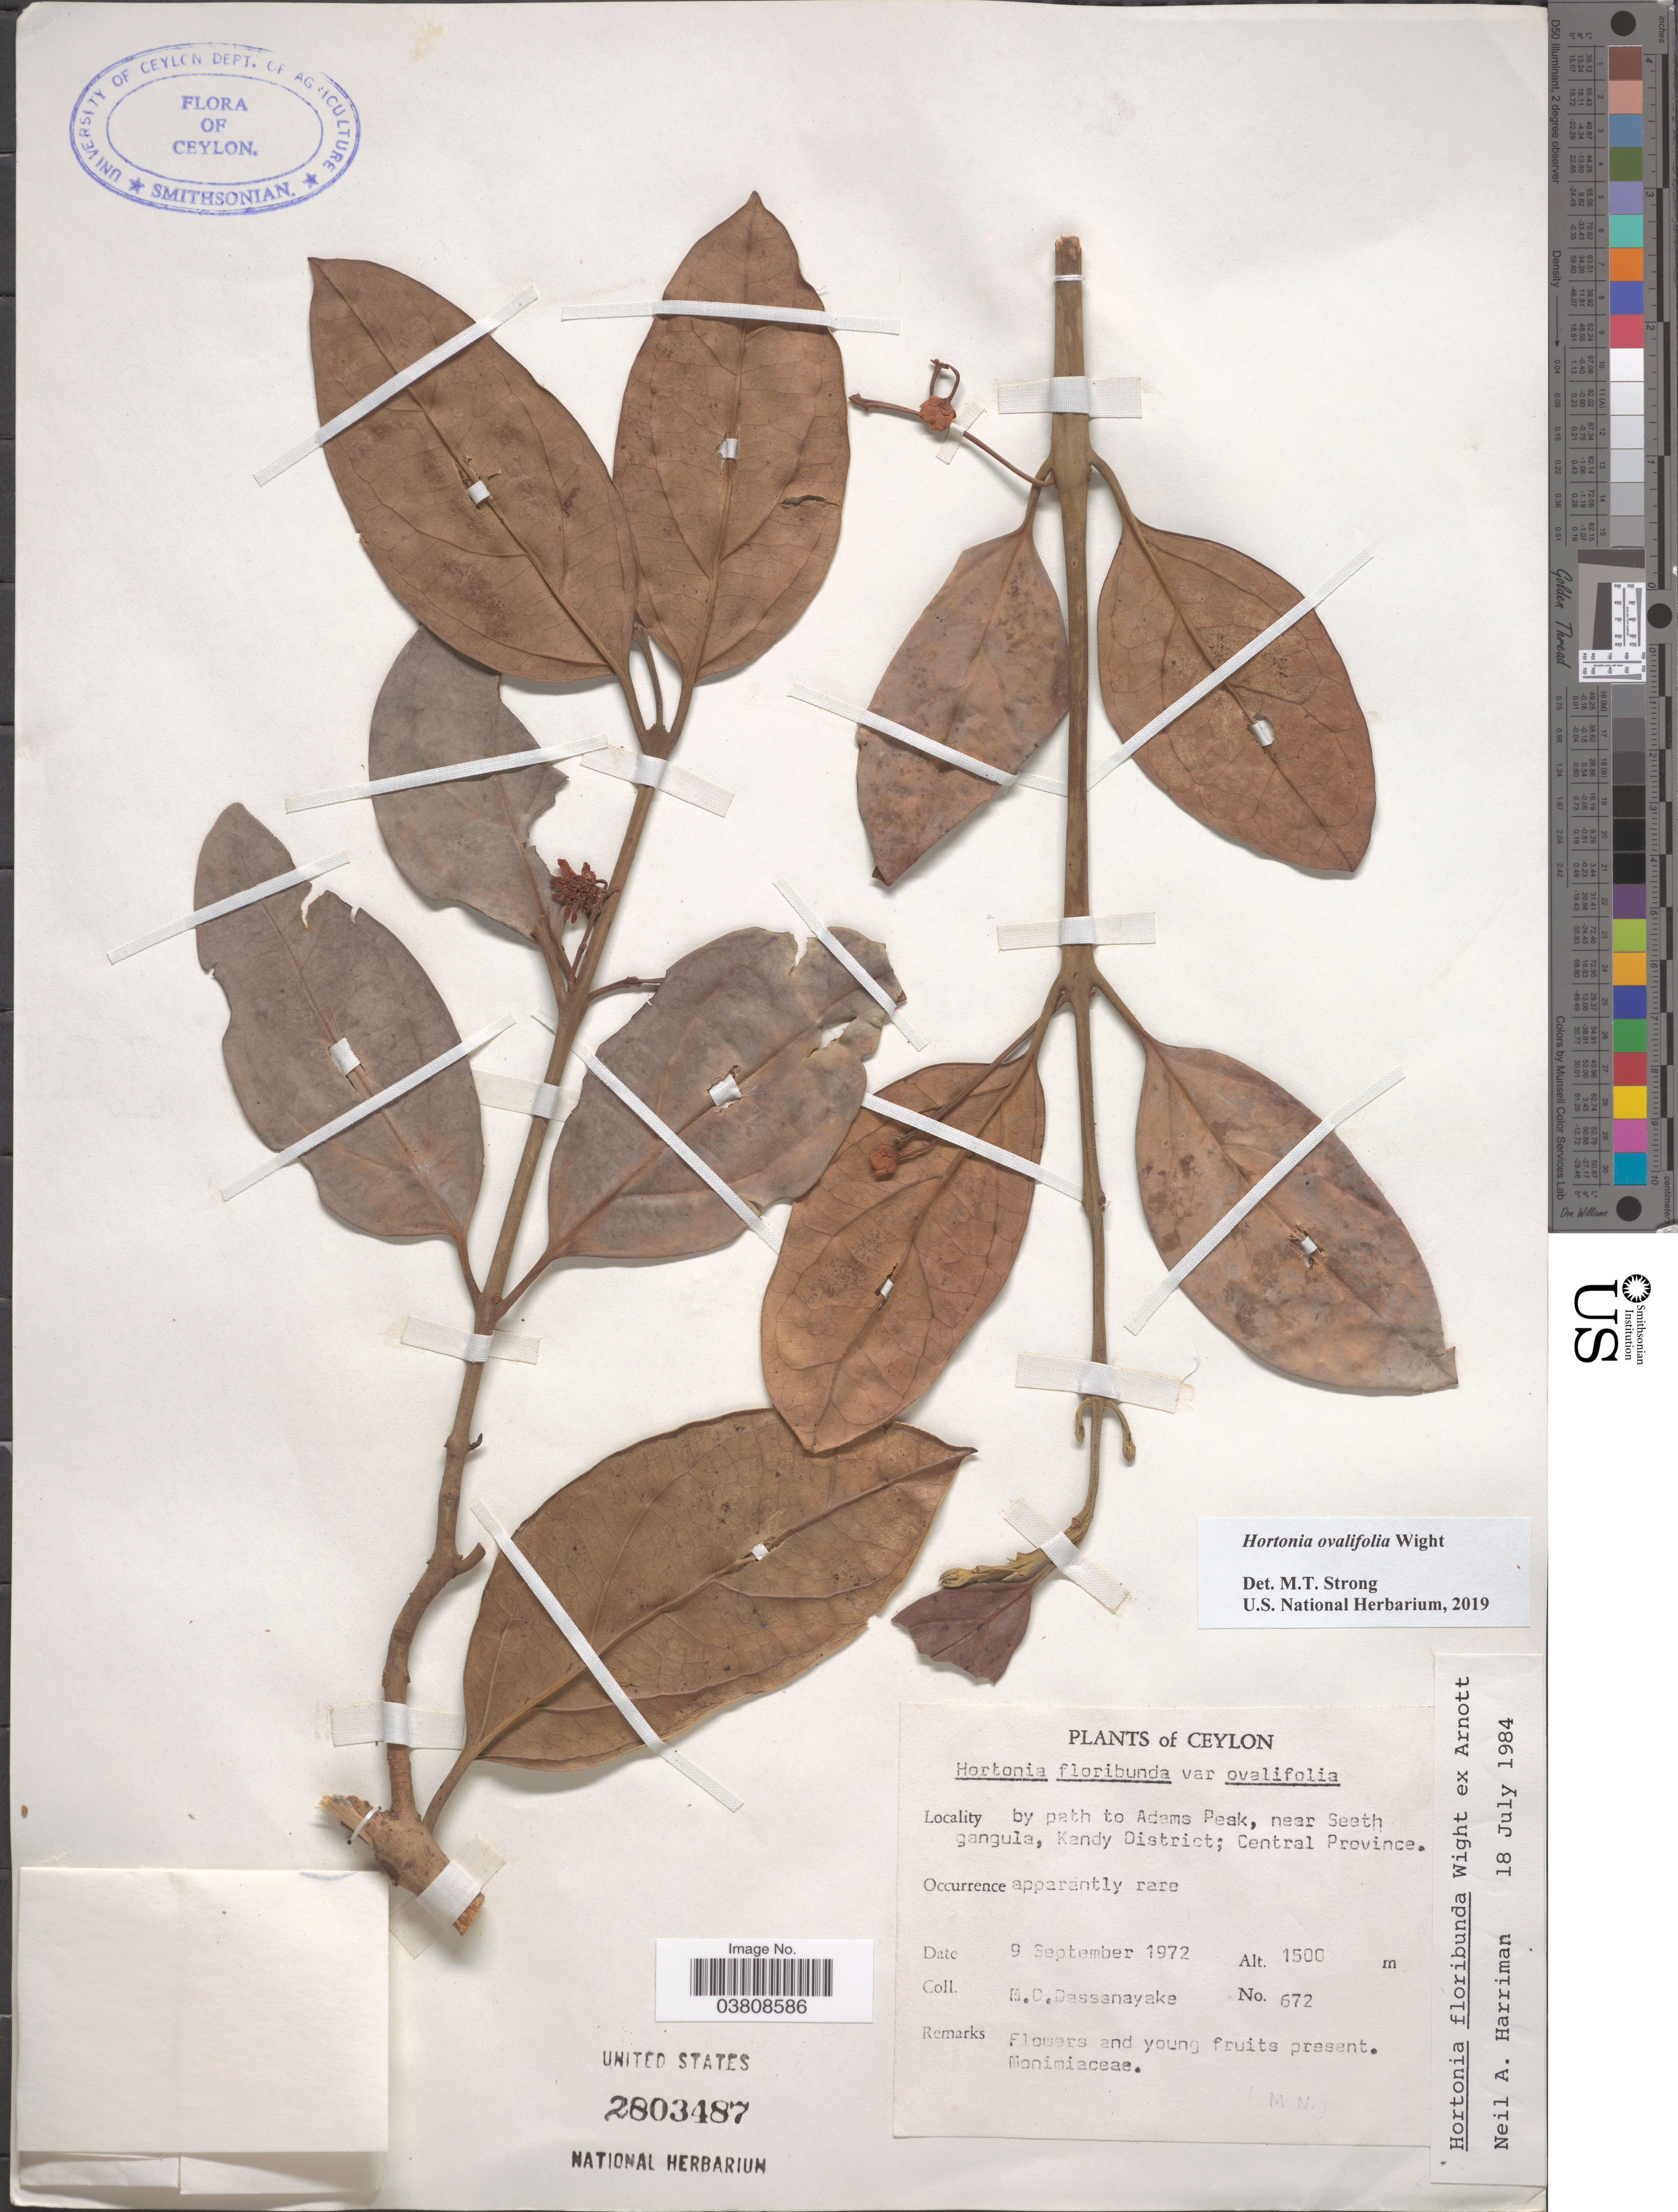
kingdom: Plantae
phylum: Tracheophyta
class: Magnoliopsida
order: Laurales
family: Monimiaceae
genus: Hortonia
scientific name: Hortonia ovalifolia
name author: Wight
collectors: M. D. Dassanayake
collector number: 672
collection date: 1972-09-09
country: Sri Lanka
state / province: Central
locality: Ceylon. By path to Adams Peak, near Seeth gangula, Kandy District.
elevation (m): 1500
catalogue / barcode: US 2803487